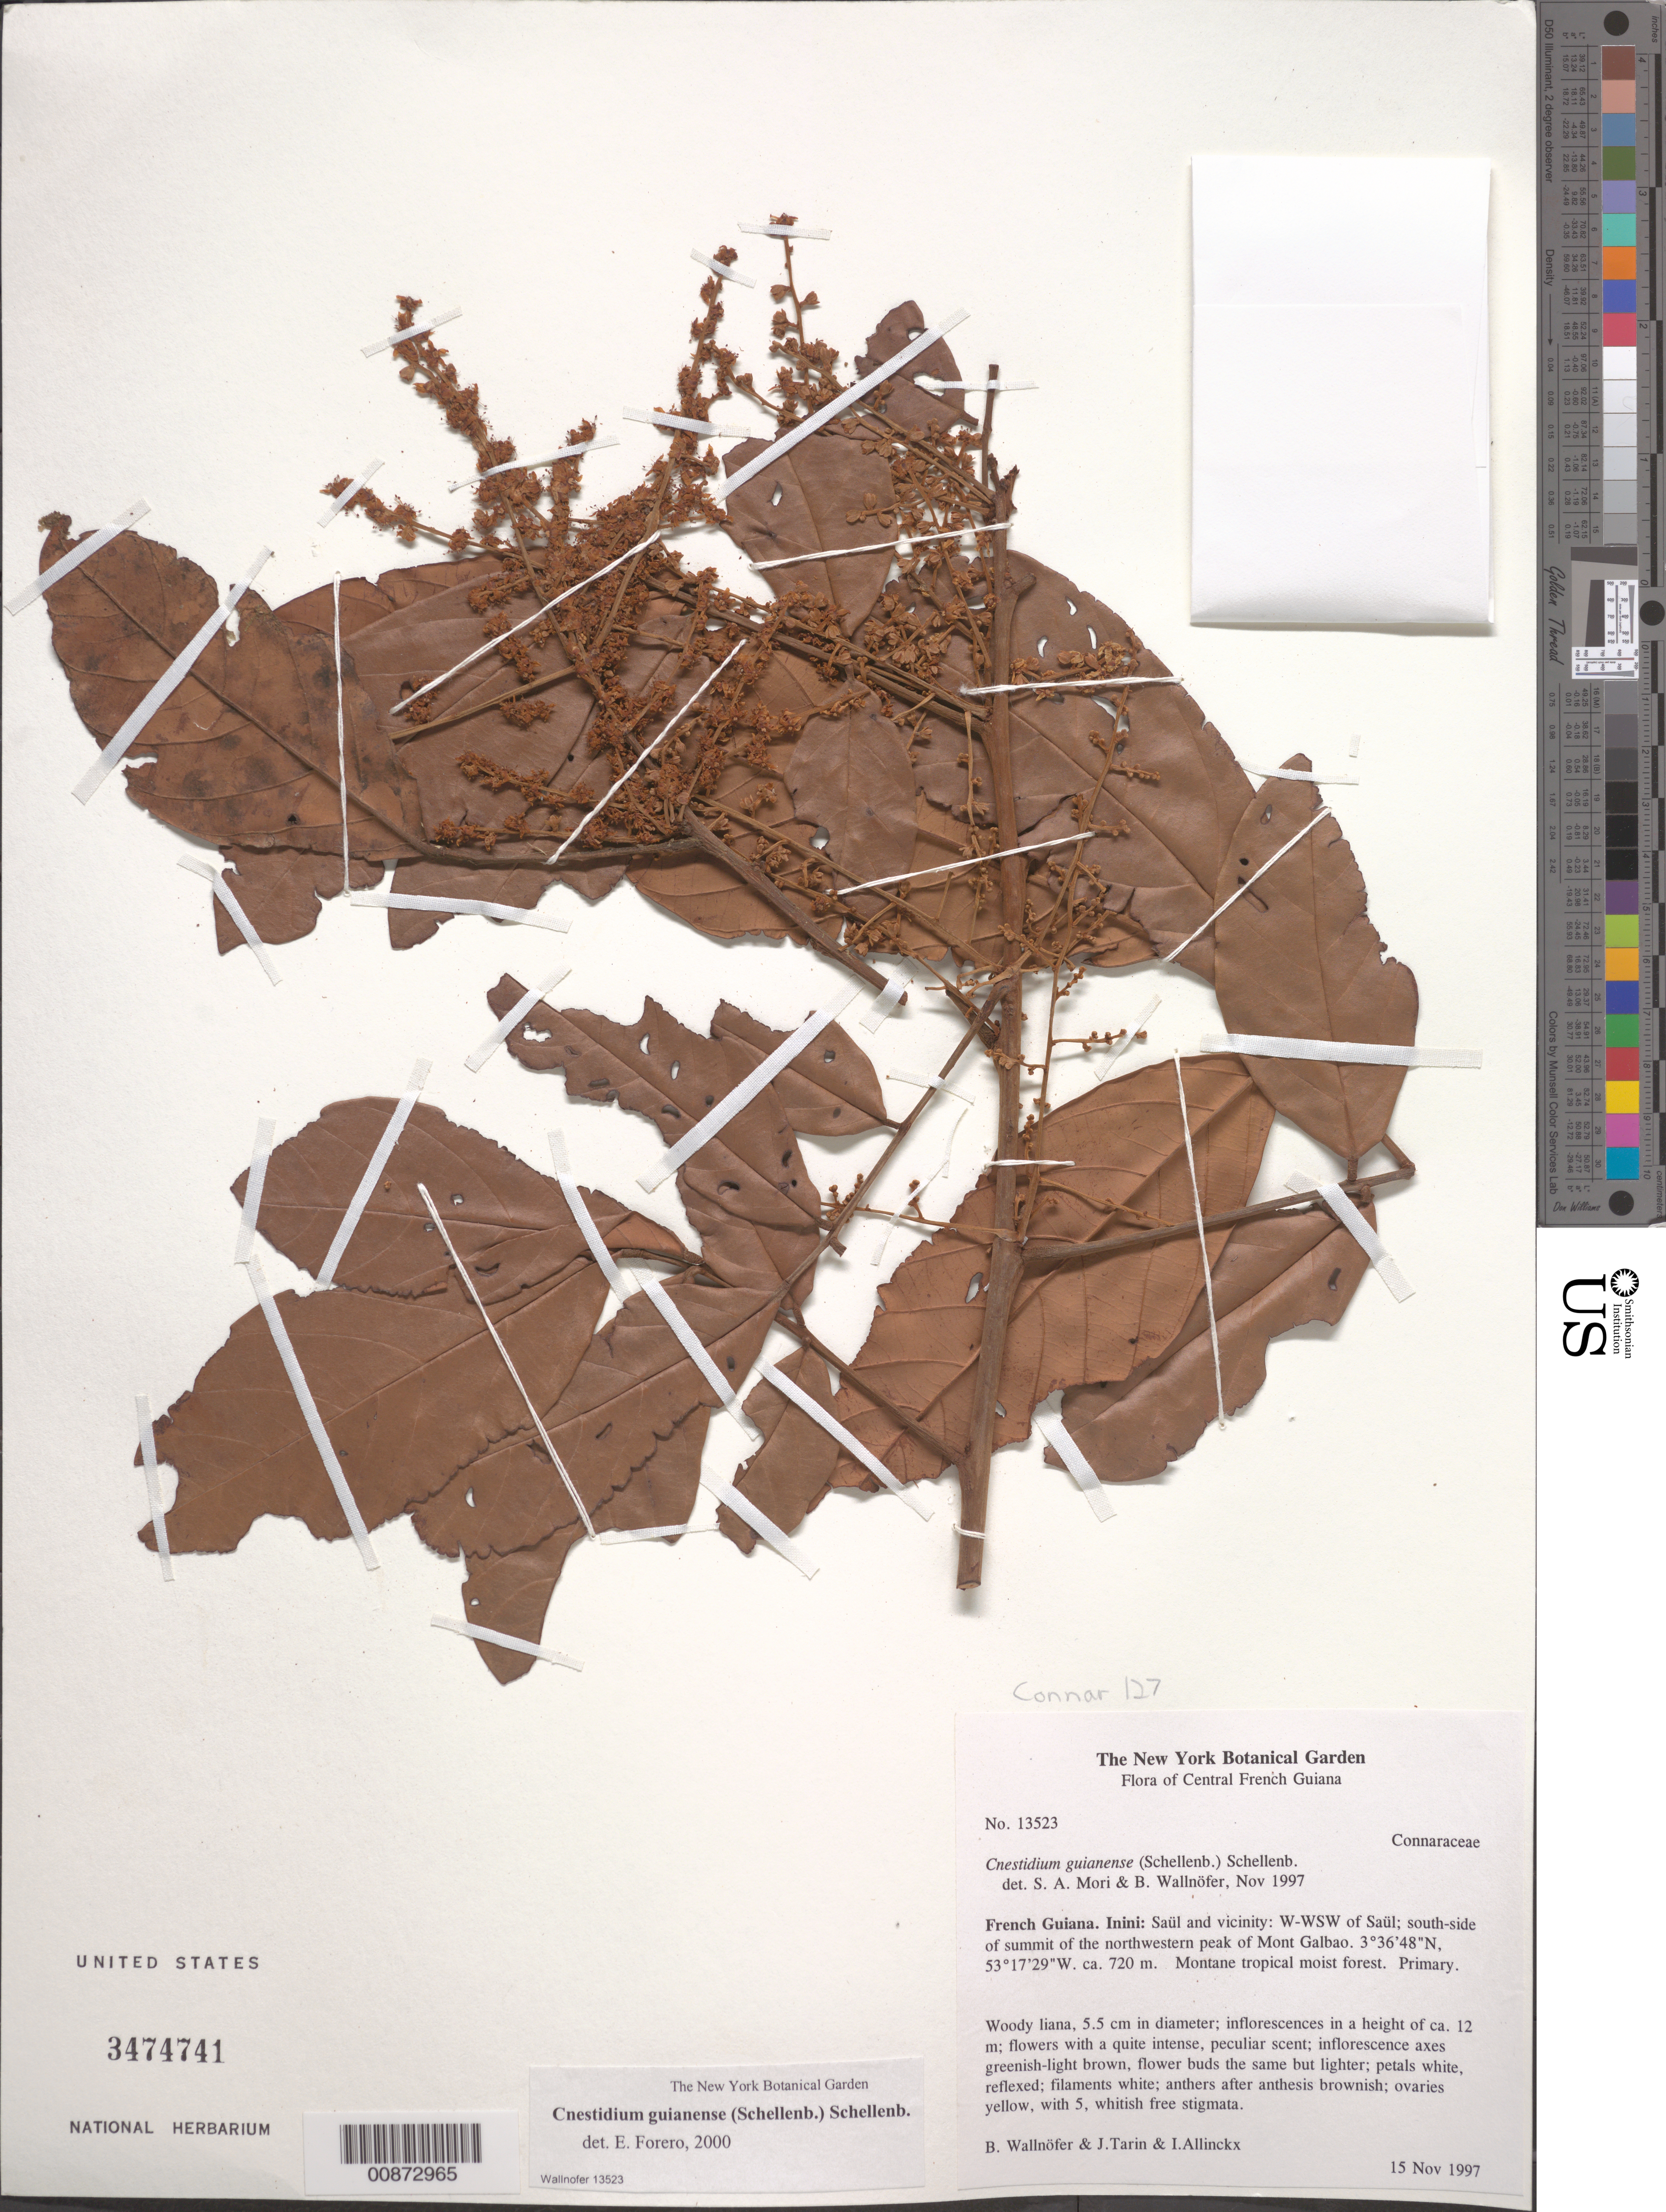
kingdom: Plantae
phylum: Tracheophyta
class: Magnoliopsida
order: Oxalidales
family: Connaraceae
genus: Cnestidium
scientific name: Cnestidium guianense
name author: (G. Schellenb.) G. Schellenb.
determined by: Forero, E.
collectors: B. Wallnöfer, J. Tarin & I. Allinck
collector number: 13523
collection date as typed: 15-Nov-97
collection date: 1997-11-15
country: French Guiana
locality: Inini: W-WSW of Saül, south side of summit of the NW peak of Mt. Galbao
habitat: Montane tropical moist forest. Primary.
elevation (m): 720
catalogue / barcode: US 3474741